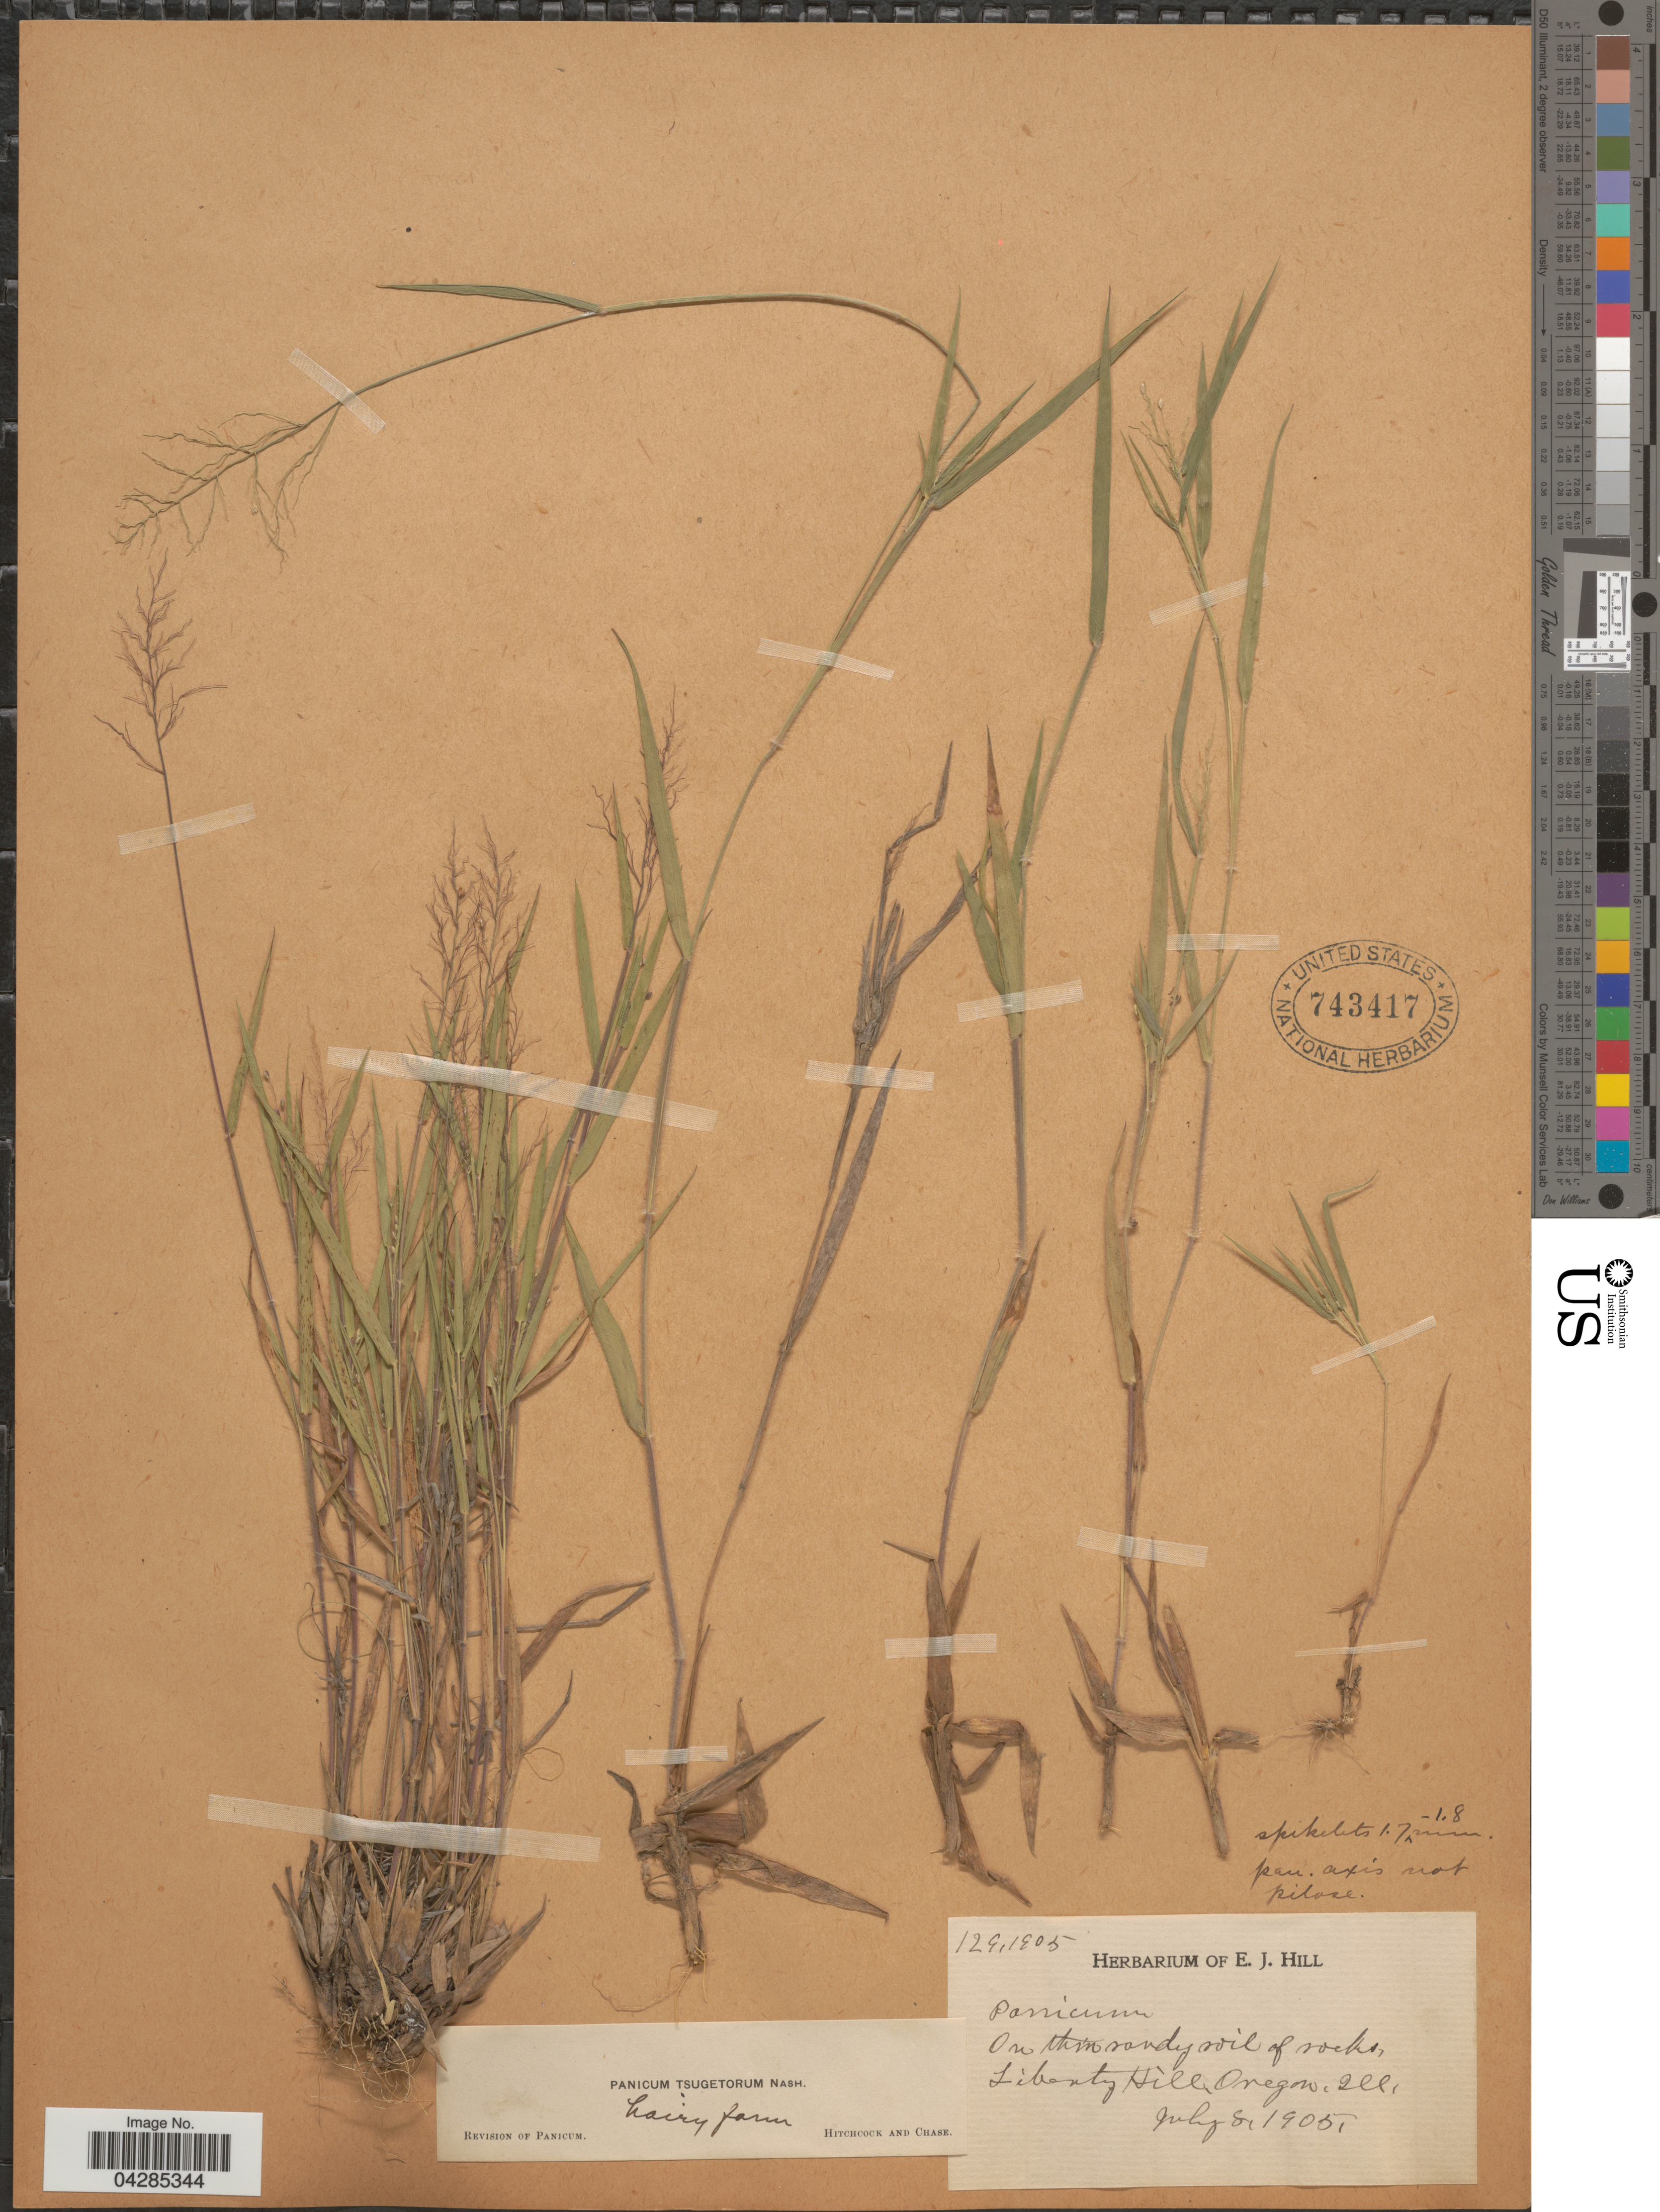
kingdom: Plantae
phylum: Tracheophyta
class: Liliopsida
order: Poales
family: Poaceae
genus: Dichanthelium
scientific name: Dichanthelium portoricense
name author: (Desv. ex Ham.) B.F. Hansen & Wunderlin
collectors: Ex herb. E. J. Hill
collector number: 129,1905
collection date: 1905-07-08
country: United States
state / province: Indiana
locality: On thin sandy soil of rocks, Liberty Hill, Oregon, Ill.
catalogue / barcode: US 743417